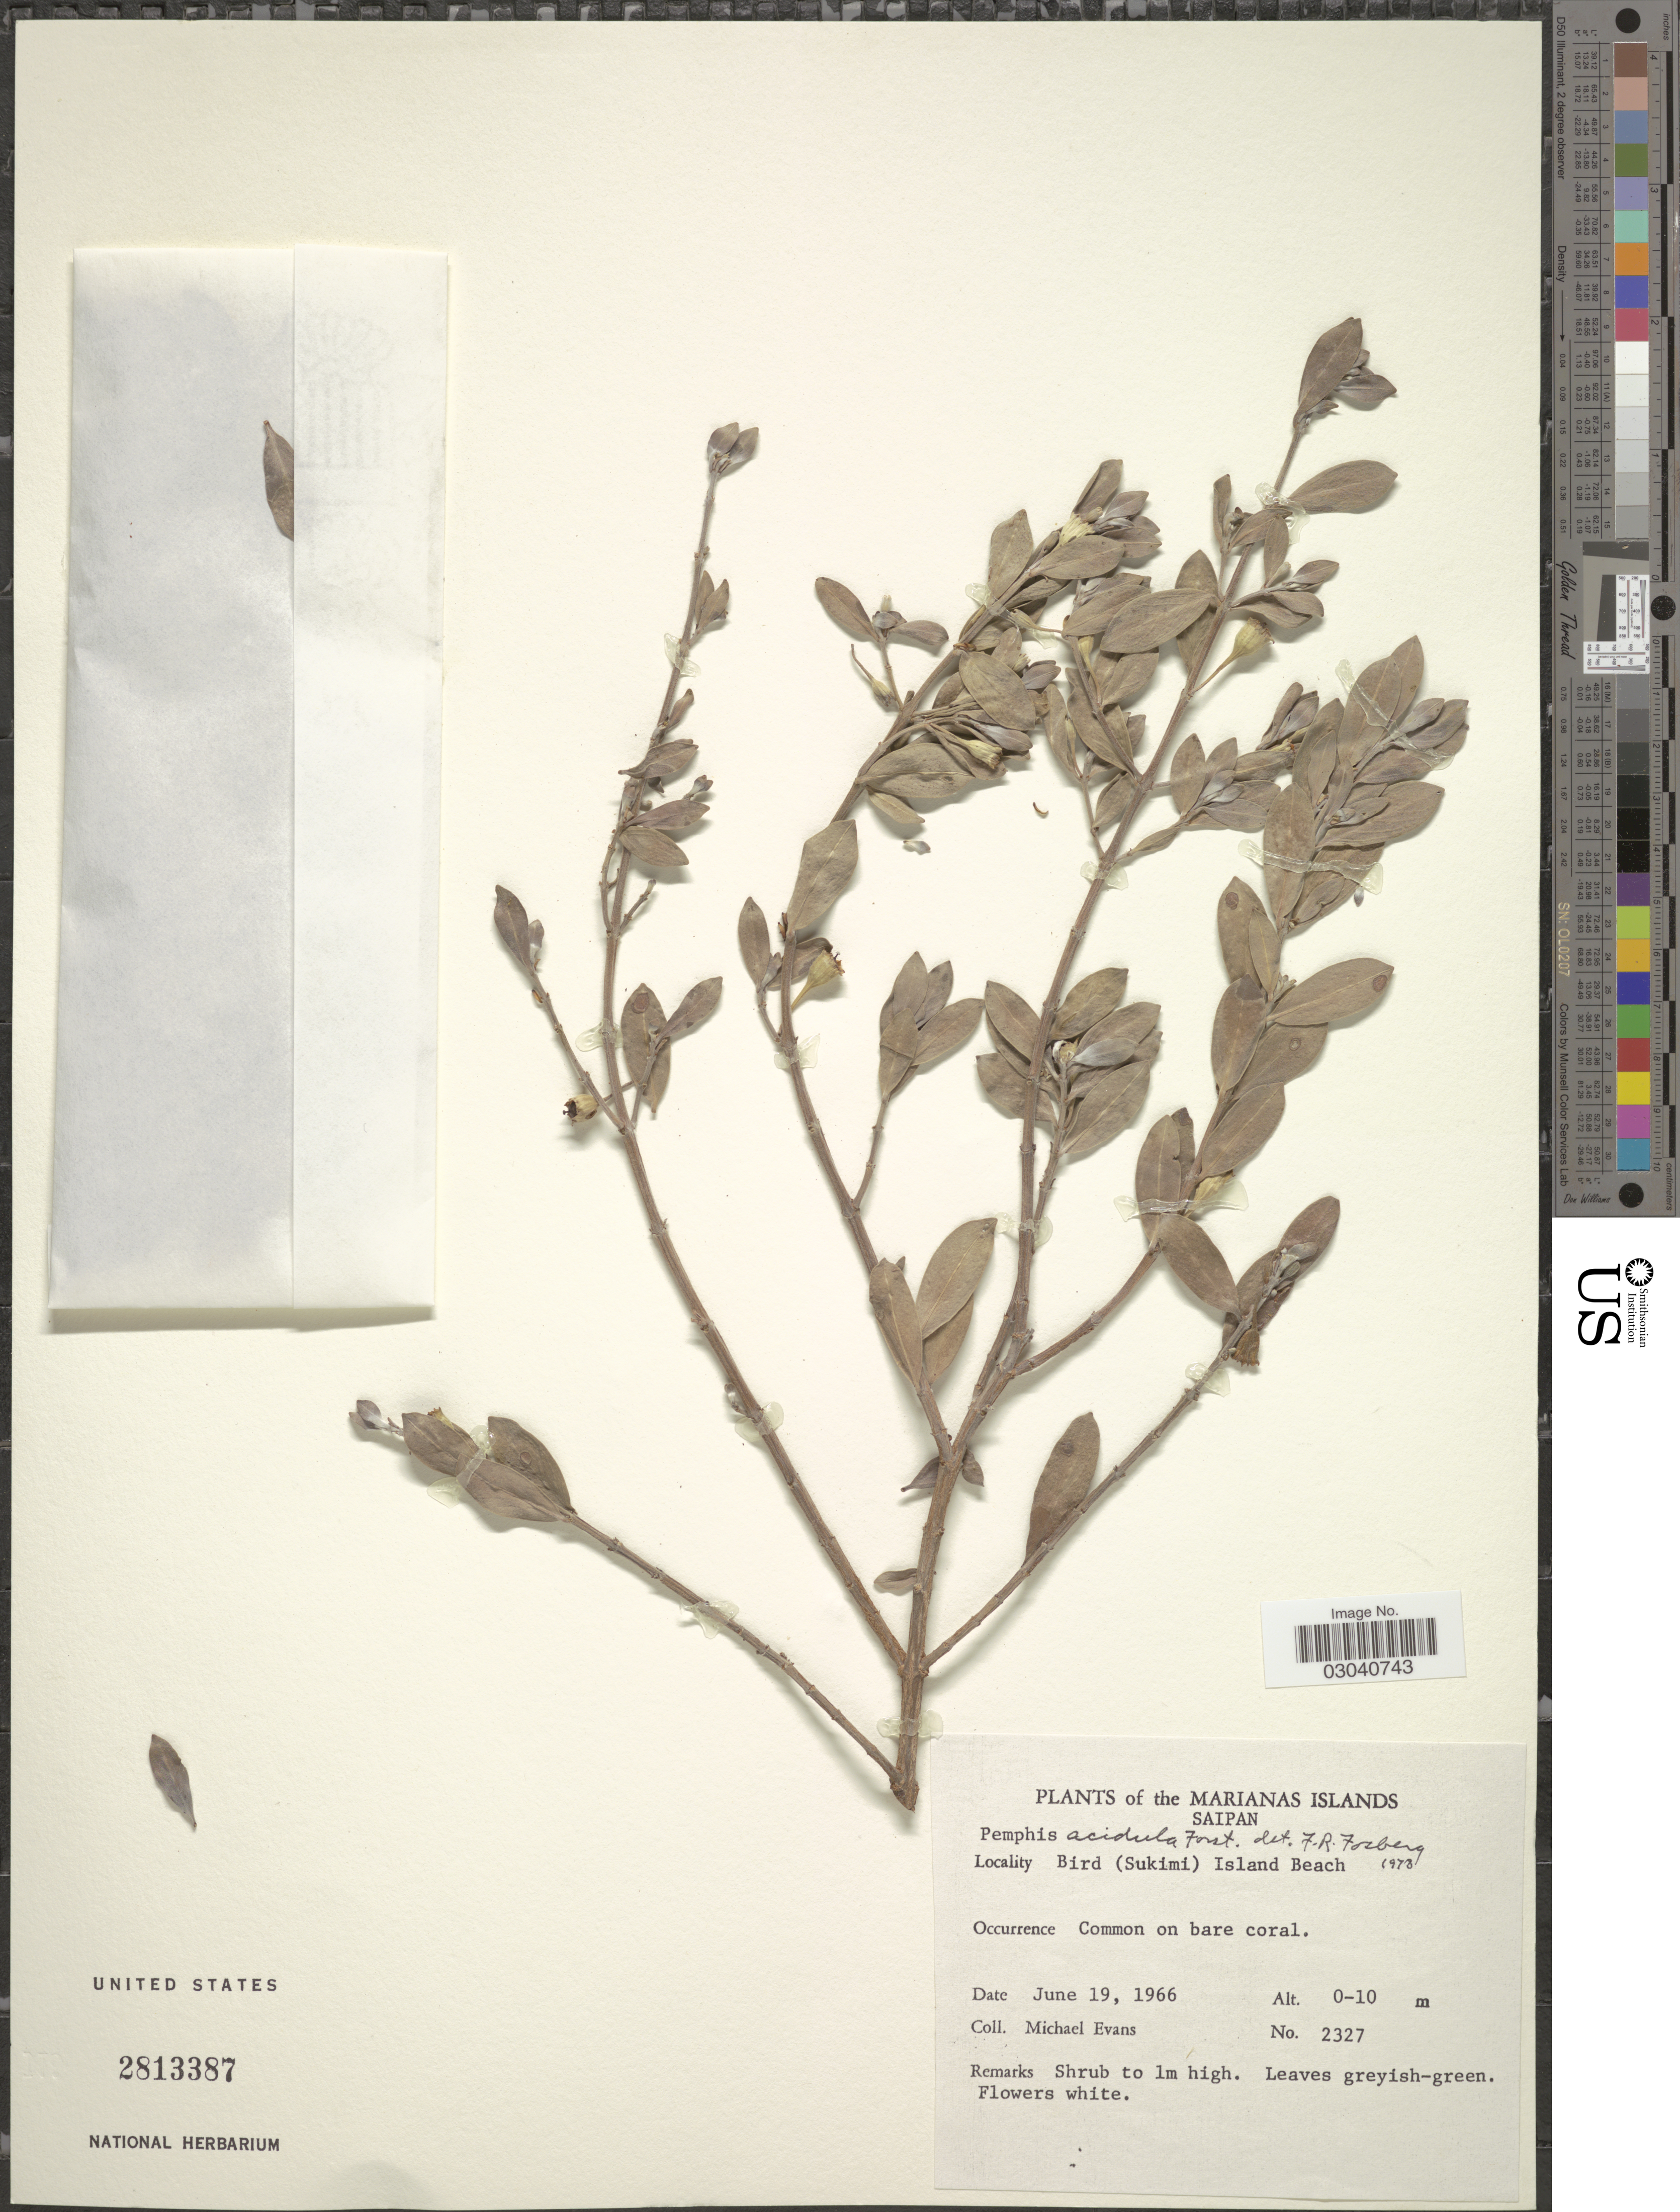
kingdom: Plantae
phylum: Tracheophyta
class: Magnoliopsida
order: Myrtales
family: Lythraceae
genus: Pemphis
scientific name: Pemphis acidula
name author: J.R. Forst. & G. Forst.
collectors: M. Evans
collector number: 2327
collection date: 1966-06-19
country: Northern Mariana Islands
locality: The Marianas Islands. Saipan. Bird (Sukimi) Island Beach.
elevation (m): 0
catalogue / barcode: US 2813387